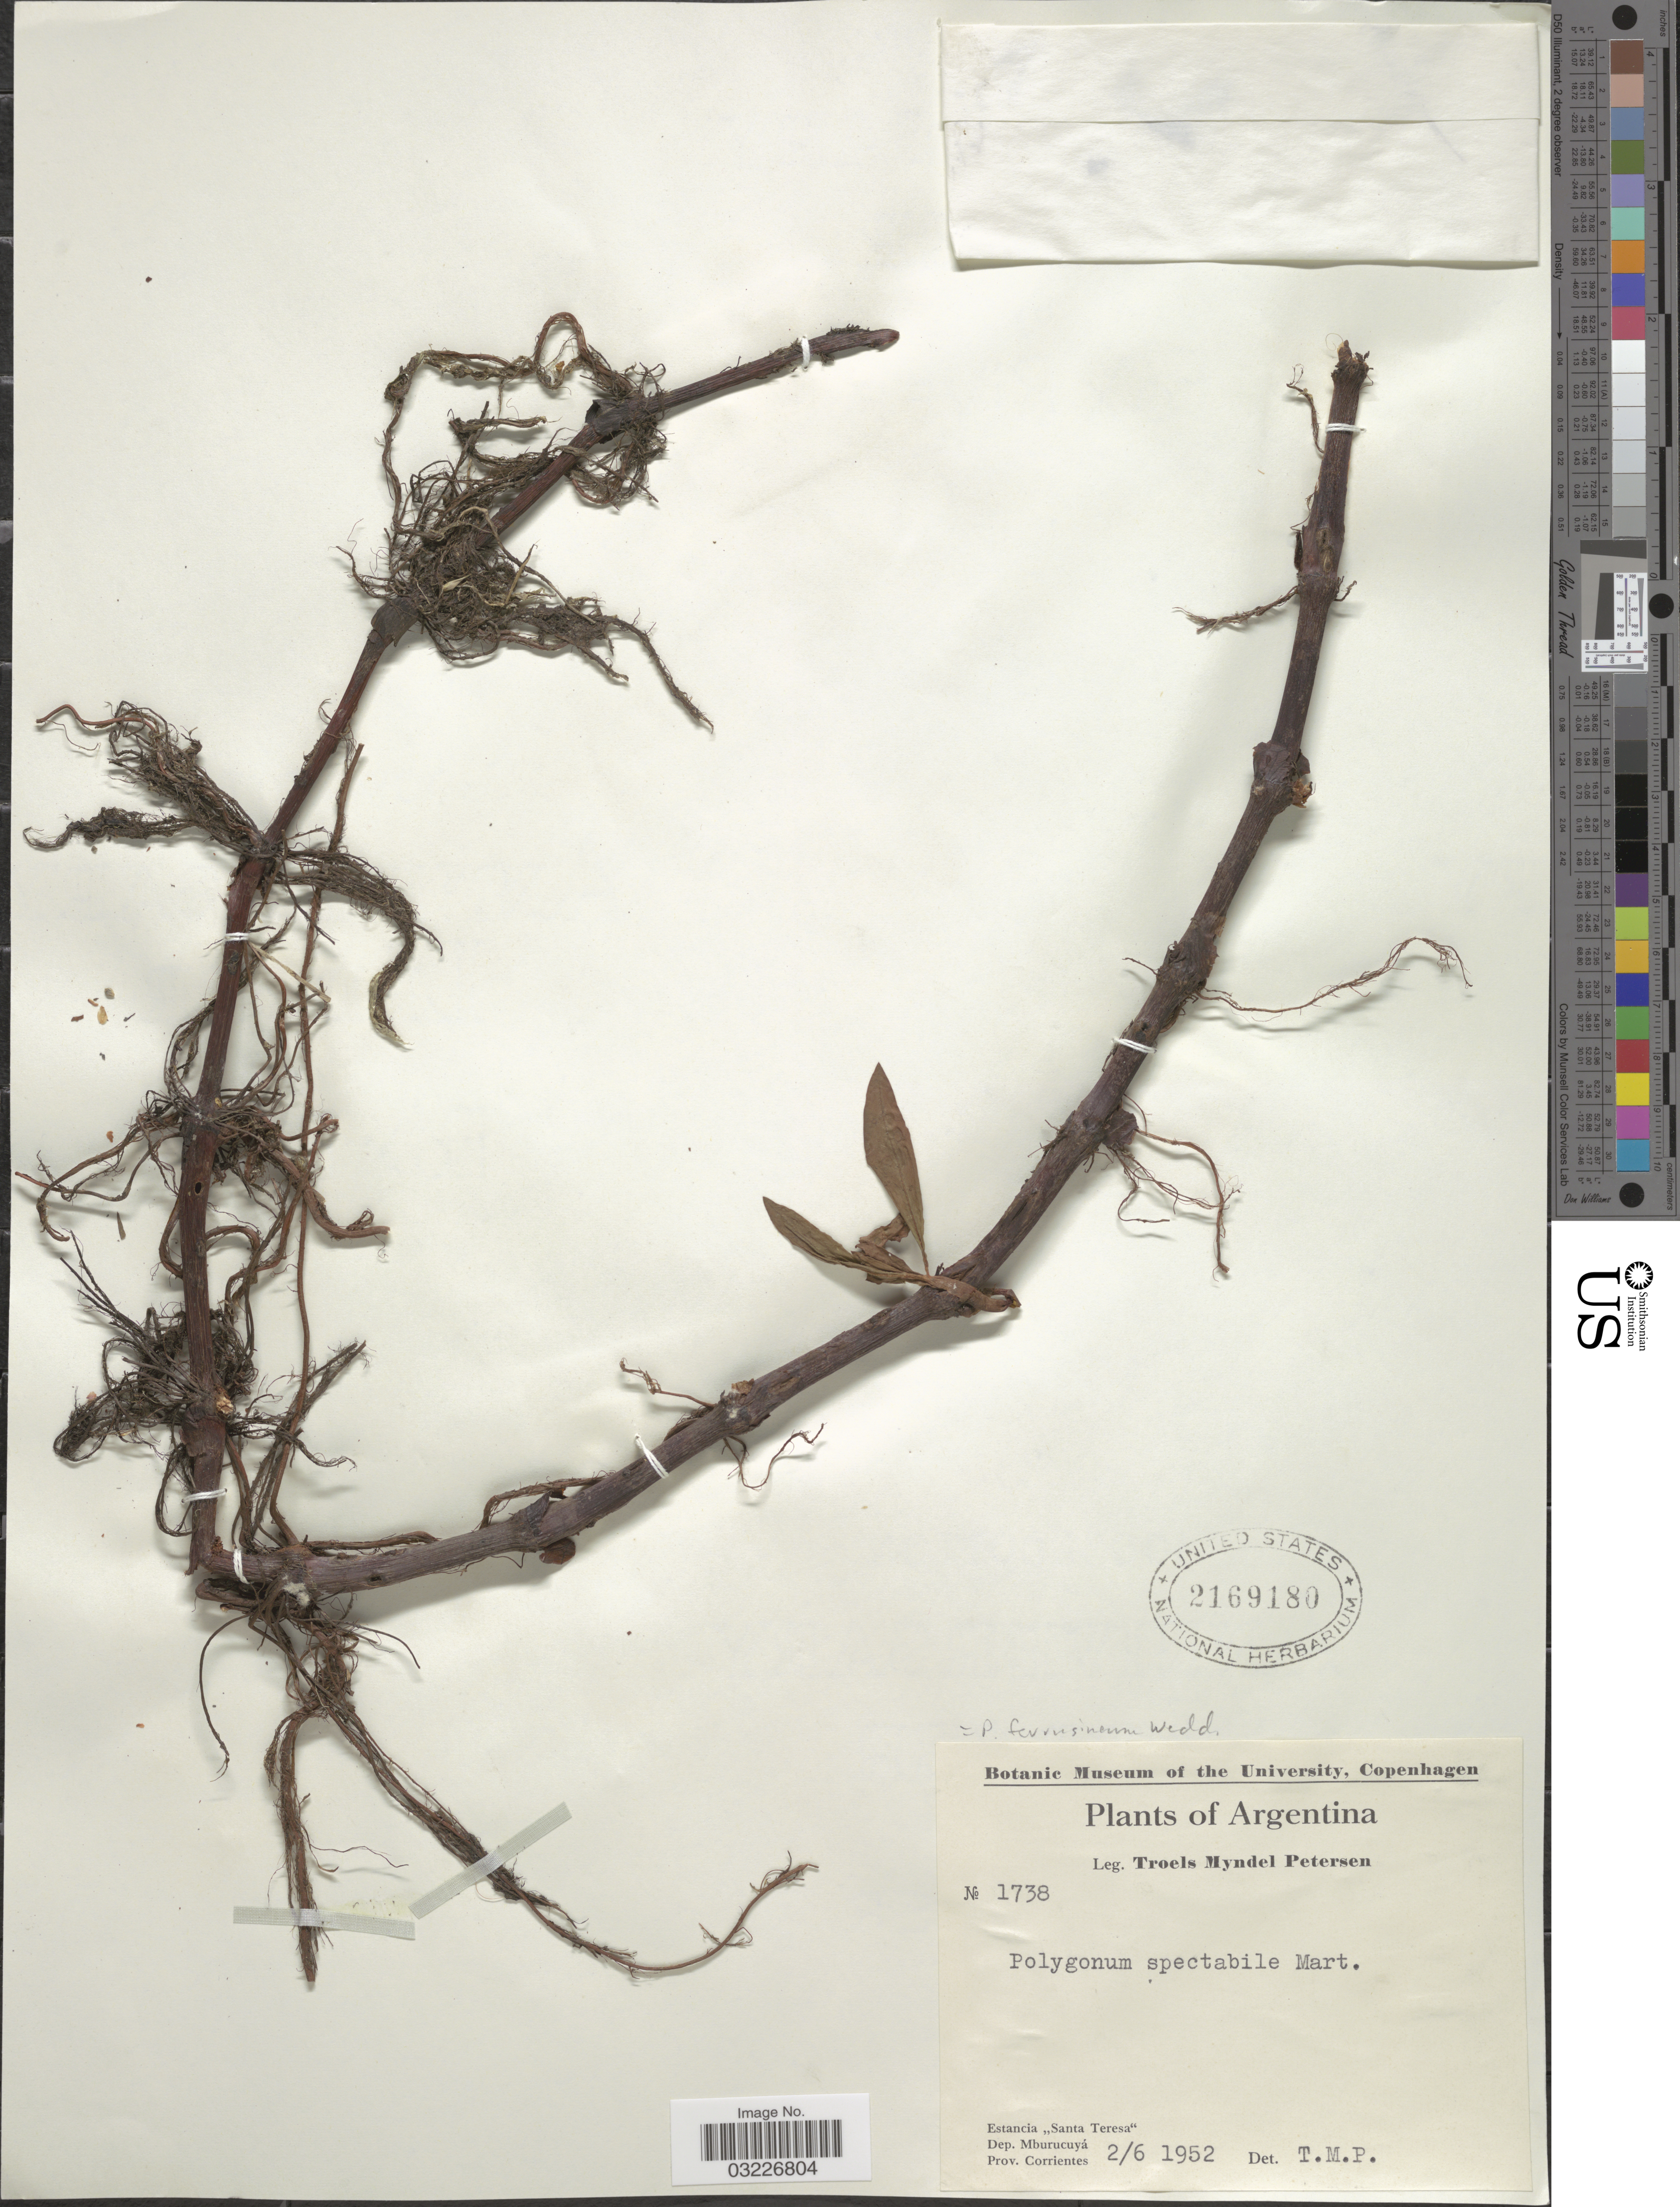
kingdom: Plantae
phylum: Tracheophyta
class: Magnoliopsida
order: Caryophyllales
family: Polygonaceae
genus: Polygonum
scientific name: Polygonum ferrugineum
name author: Wedd.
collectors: T. M. Petersen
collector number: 1738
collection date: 1952-06-02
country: Argentina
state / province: Corrientes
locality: Estancia "Santa Teresa", Dep. Mburucuyá.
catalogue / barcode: US 2169180